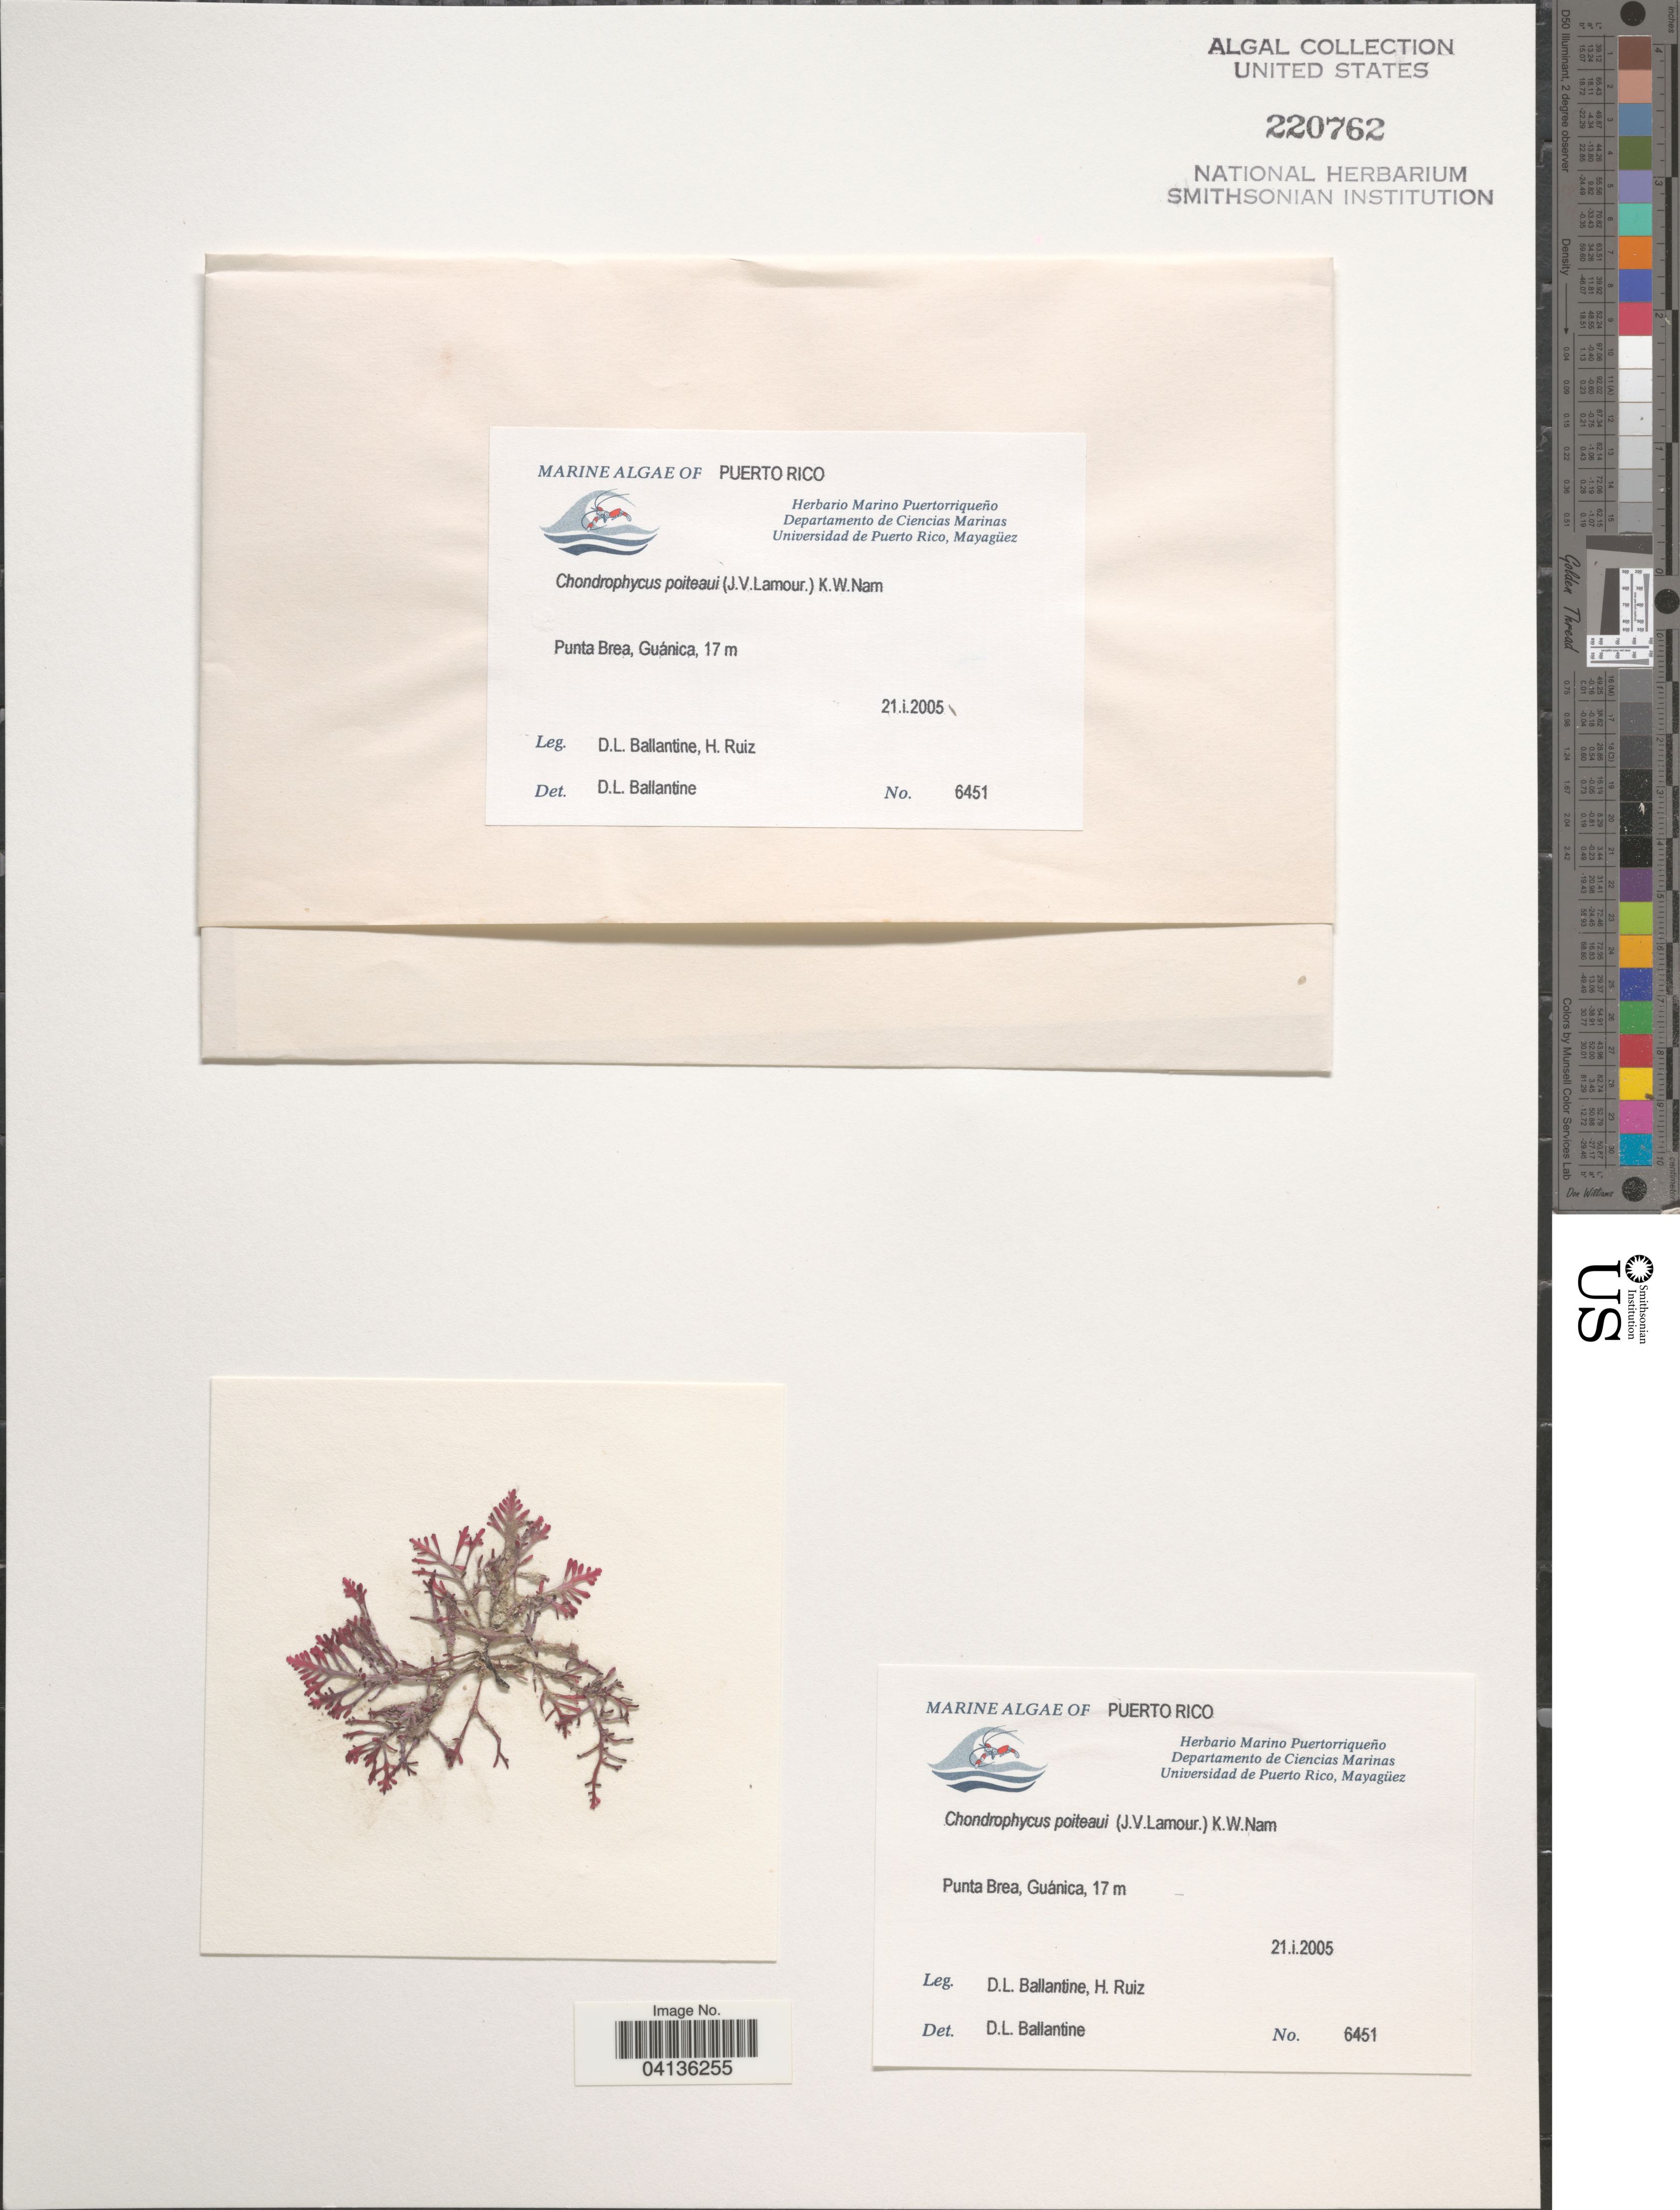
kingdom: Plantae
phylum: Rhodophyta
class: Florideophyceae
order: Ceramiales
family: Rhodomelaceae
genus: Chondrophycus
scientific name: Chondrophycus poiteaui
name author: (J.V.Lamouroux) K.W. Nam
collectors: D.L. Ballantine & H. Ruiz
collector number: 6451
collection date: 2005-01-21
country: Puerto Rico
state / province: Guánica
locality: Punta Brea.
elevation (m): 17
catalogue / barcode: US 220762